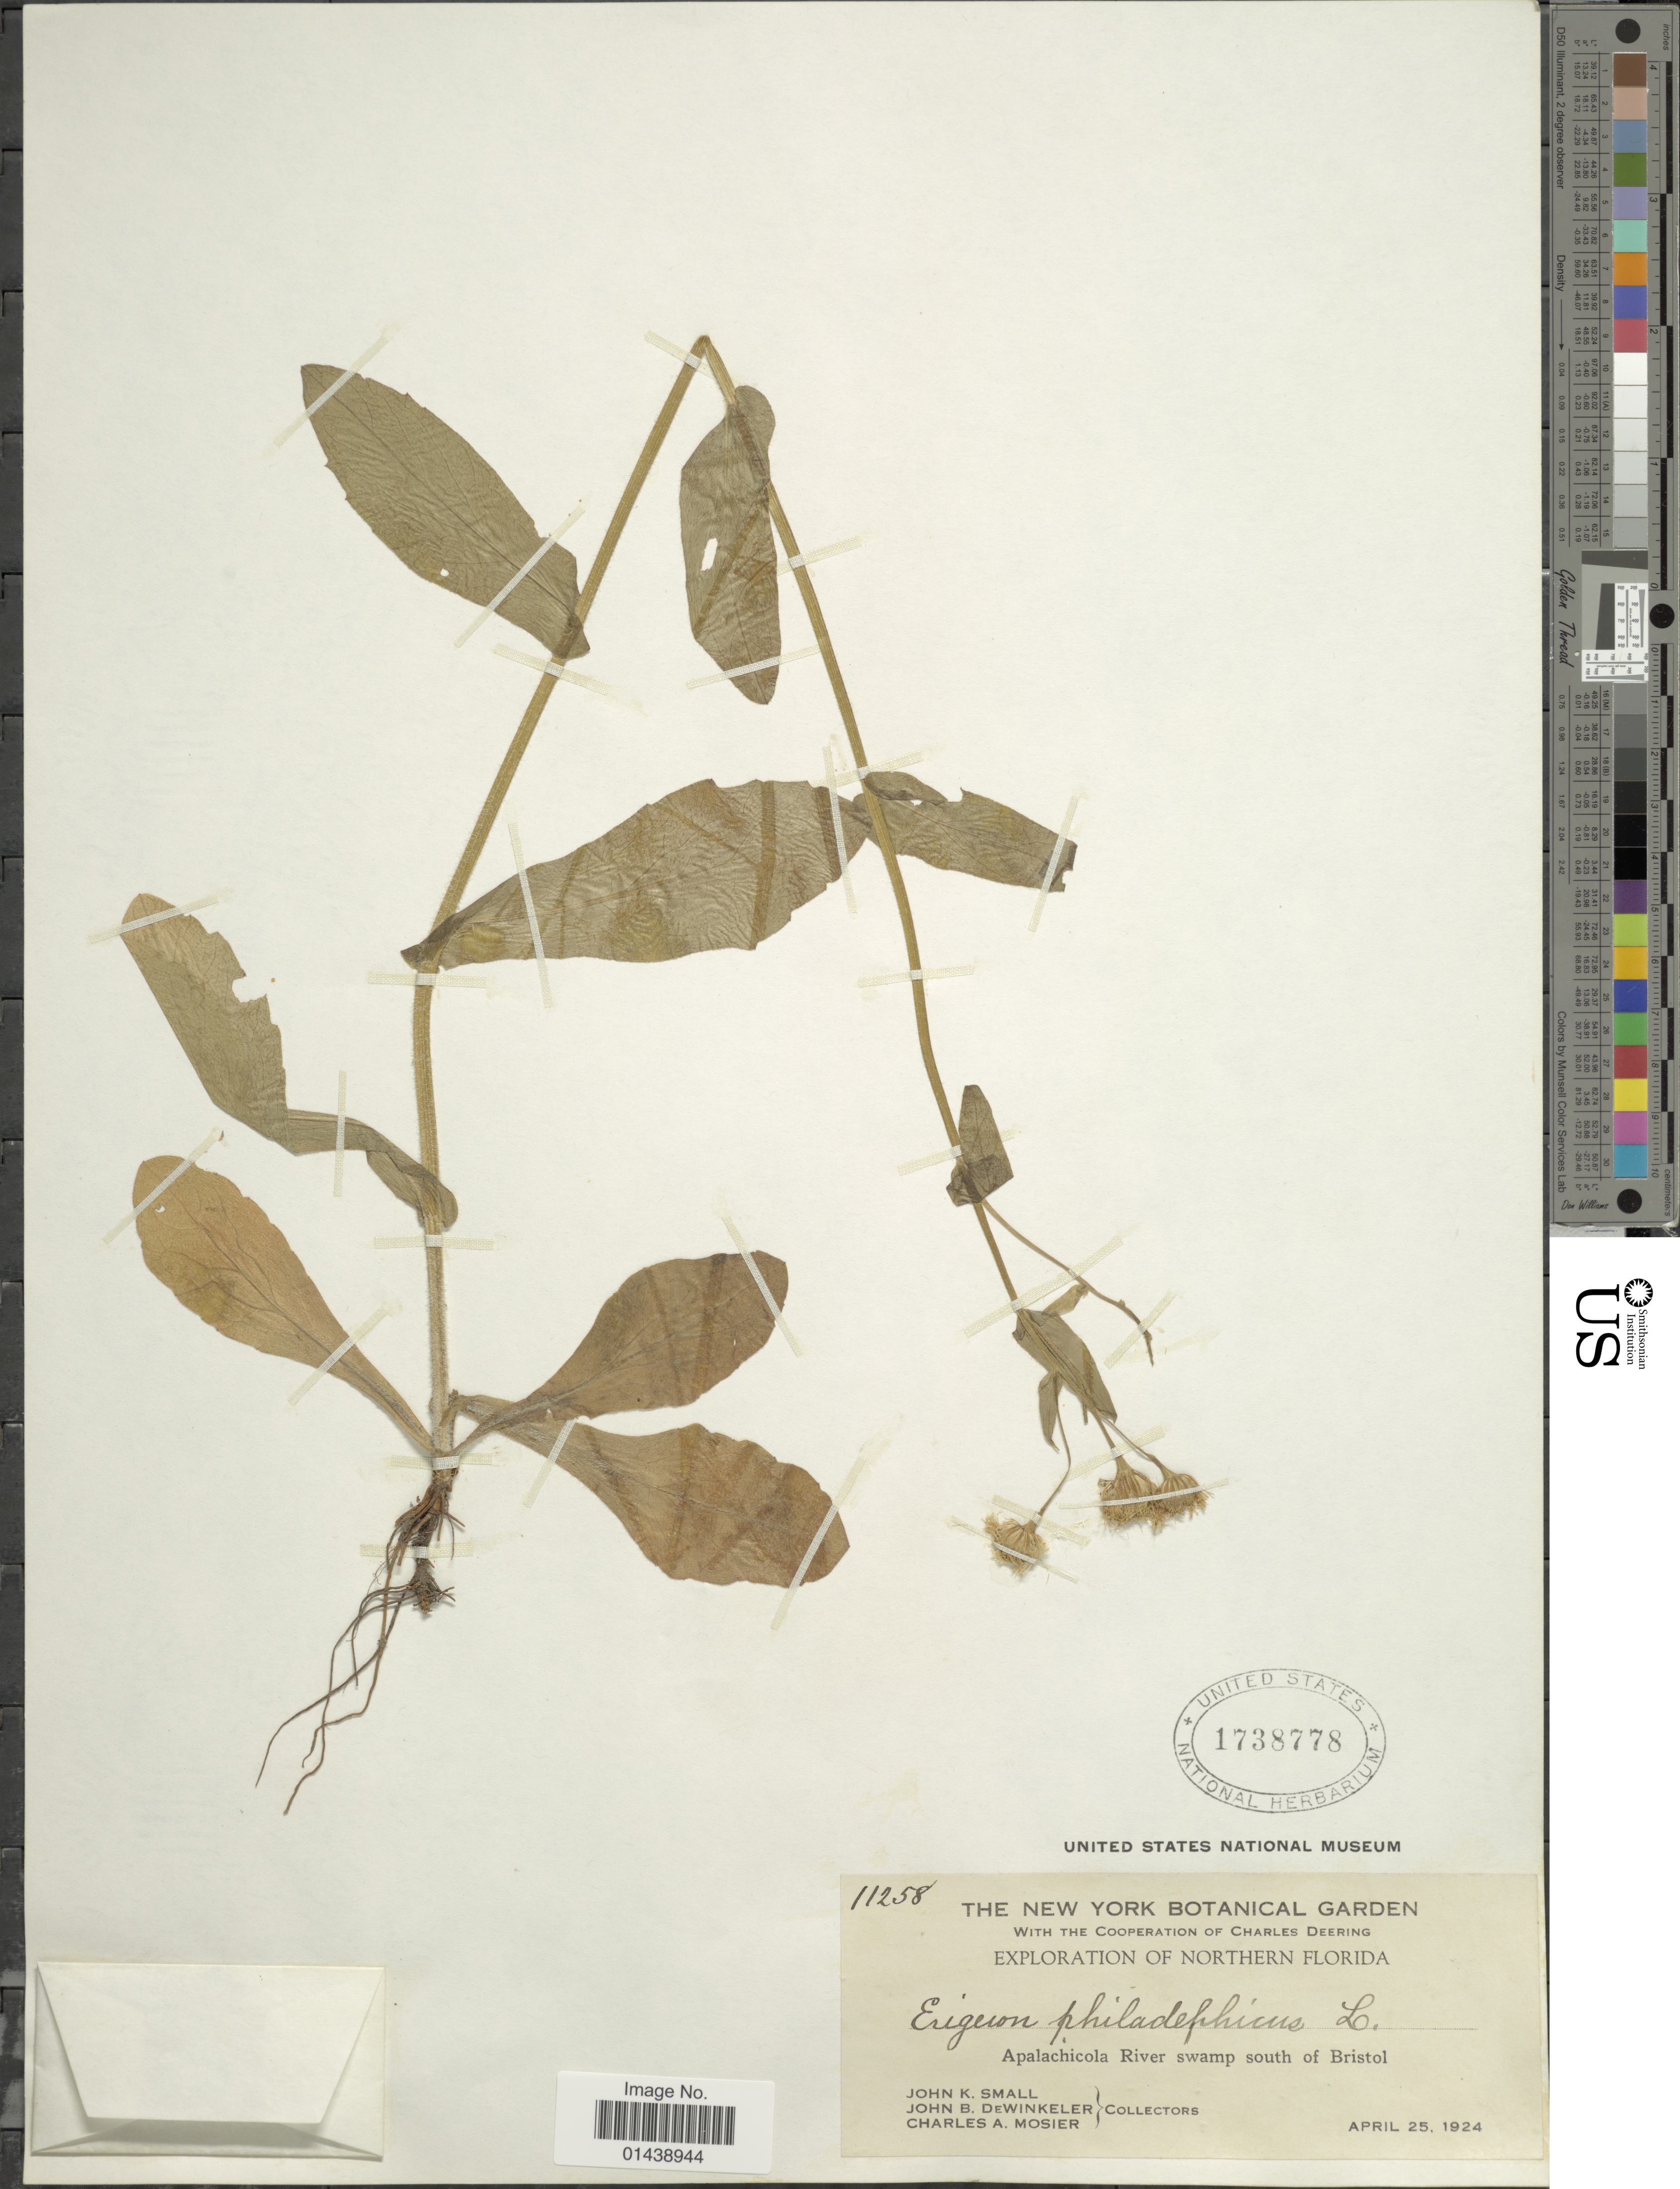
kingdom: Plantae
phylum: Tracheophyta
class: Magnoliopsida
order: Asterales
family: Asteraceae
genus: Erigeron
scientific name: Erigeron philadelphicus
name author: L.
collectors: J. K. Small, J. B. Dewinkeler, C. A. Mosier & C. Deering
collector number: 11258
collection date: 1924-04-25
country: United States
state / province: Florida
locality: Northern Florida. Apalachicola River swamp south of Bristol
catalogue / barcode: US 1738778